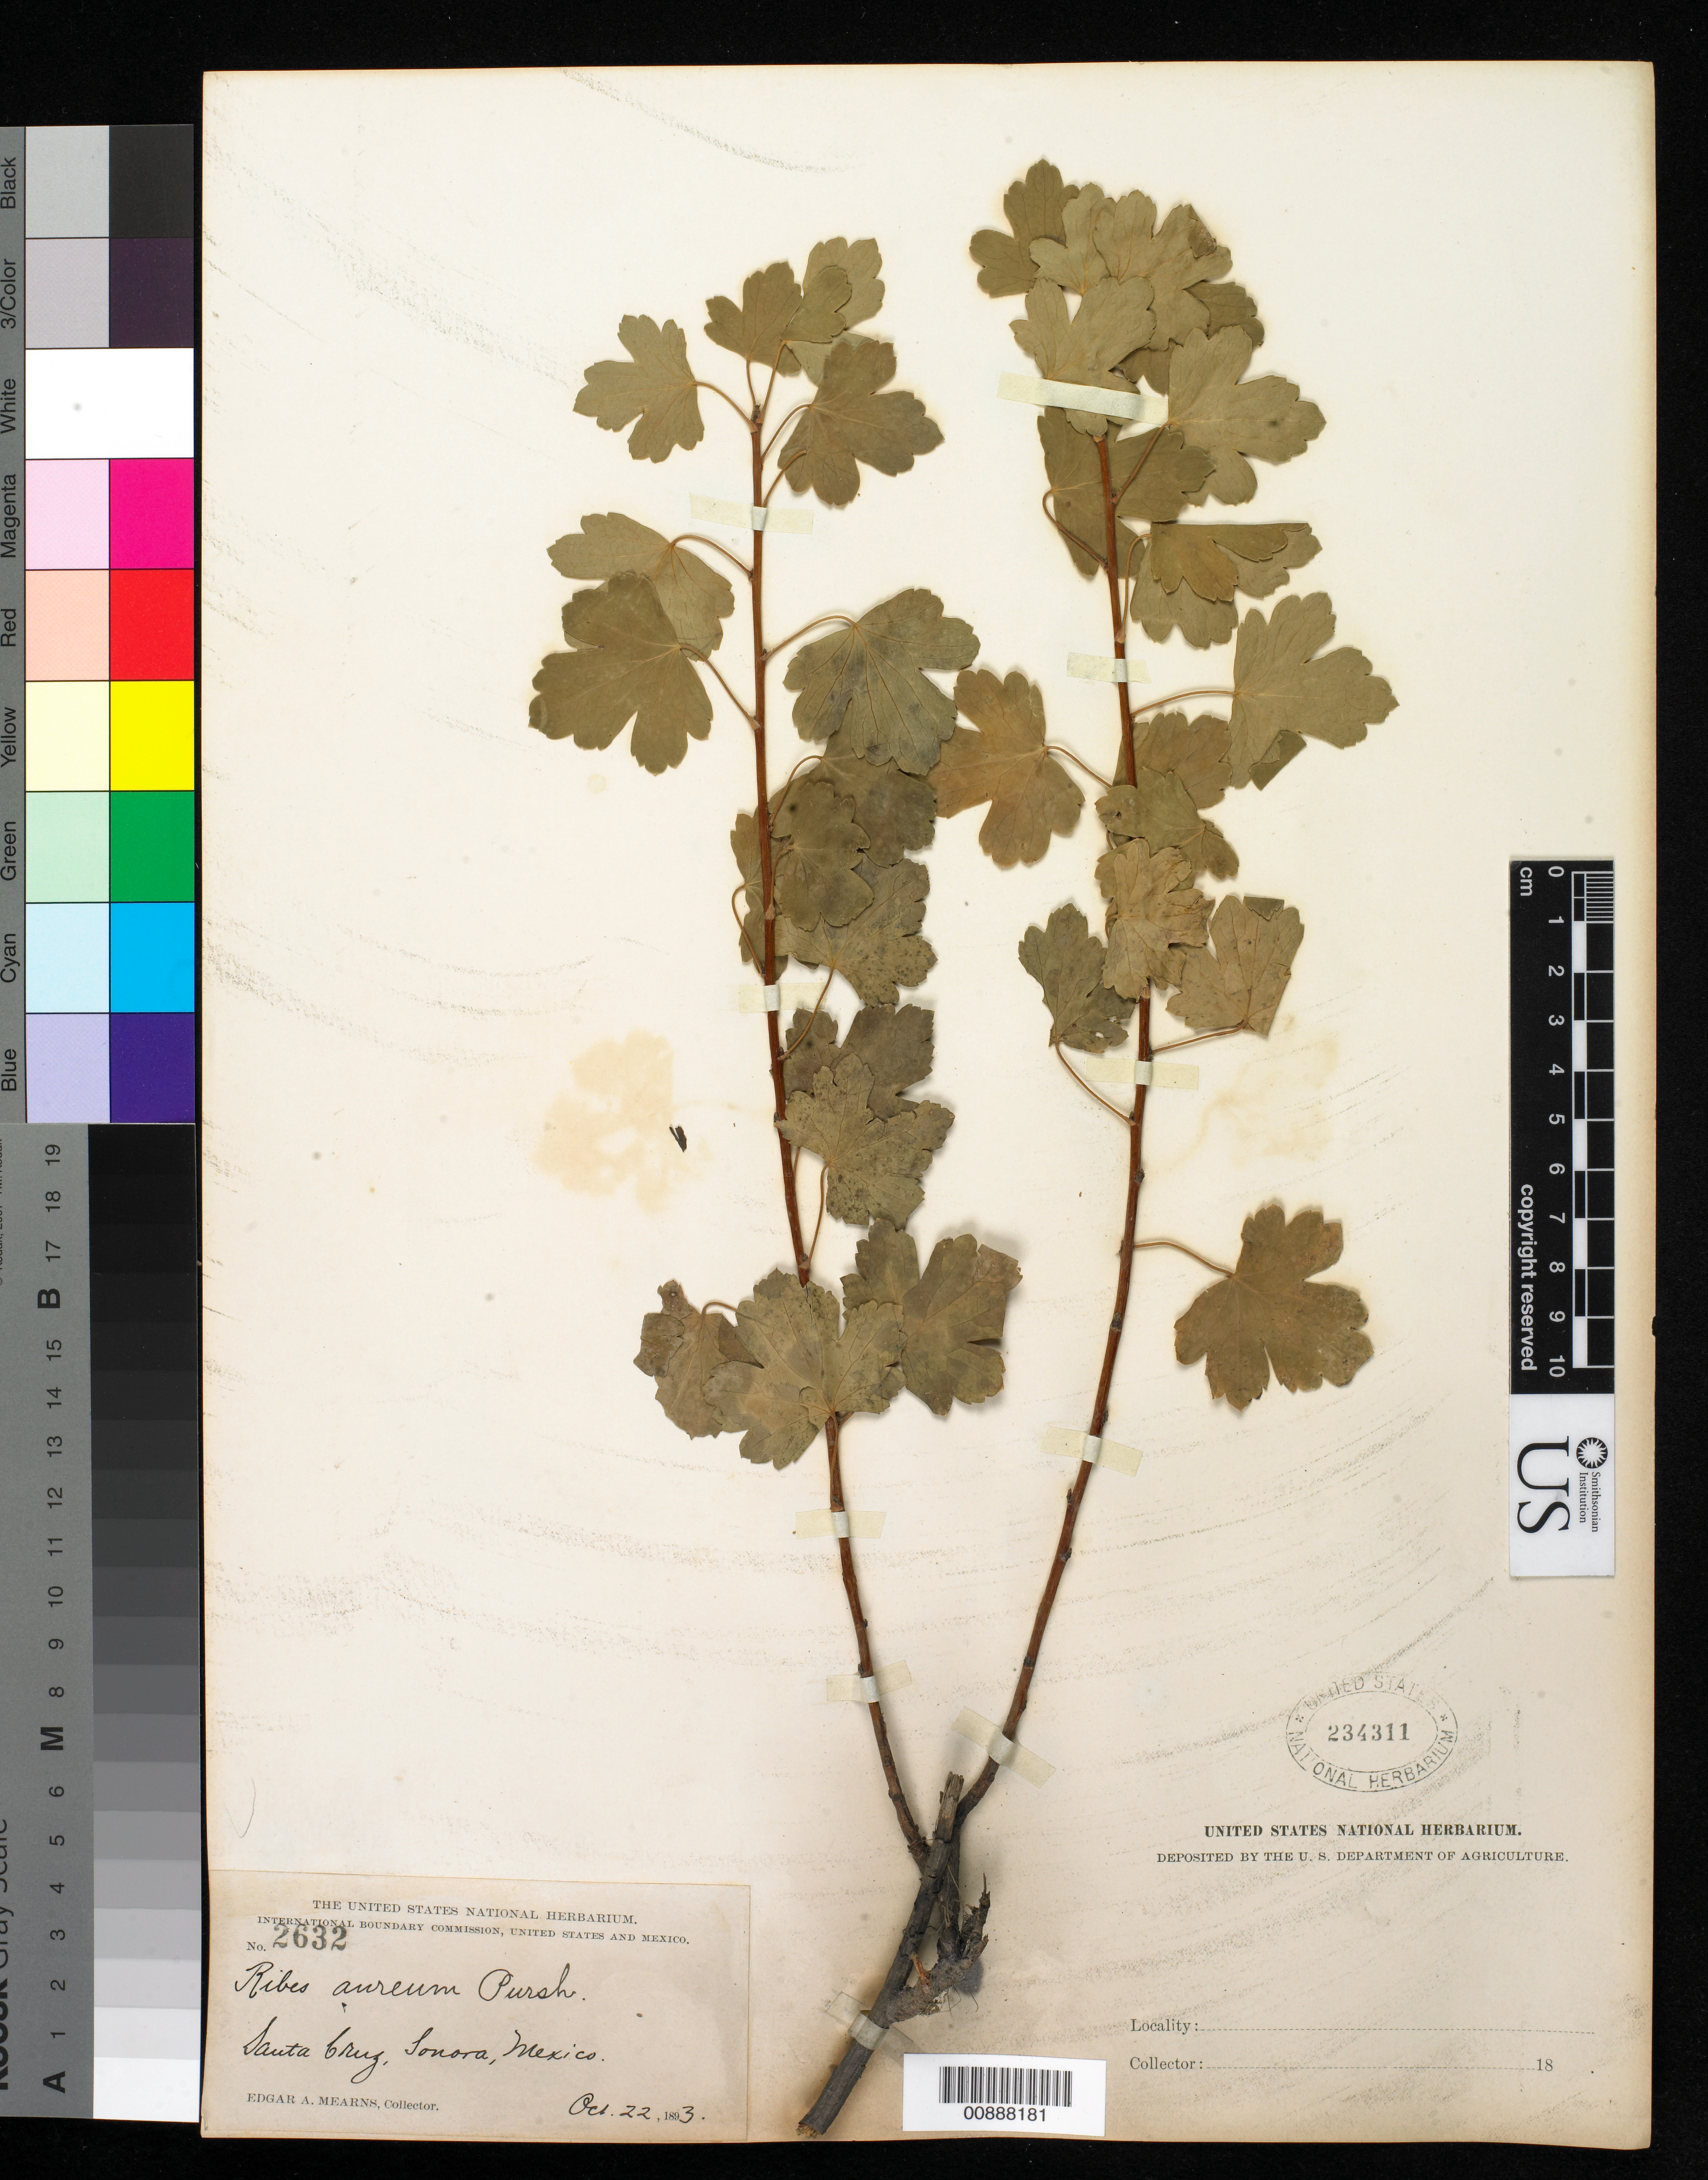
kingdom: Plantae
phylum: Tracheophyta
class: Magnoliopsida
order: Saxifragales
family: Grossulariaceae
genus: Ribes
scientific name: Ribes aureum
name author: Pursh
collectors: E. A. Mearns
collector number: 2632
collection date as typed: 22 Oct 1893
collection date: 1893-10-22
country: Mexico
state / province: Sonora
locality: Santa Cruz, Sonora.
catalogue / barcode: US 234311